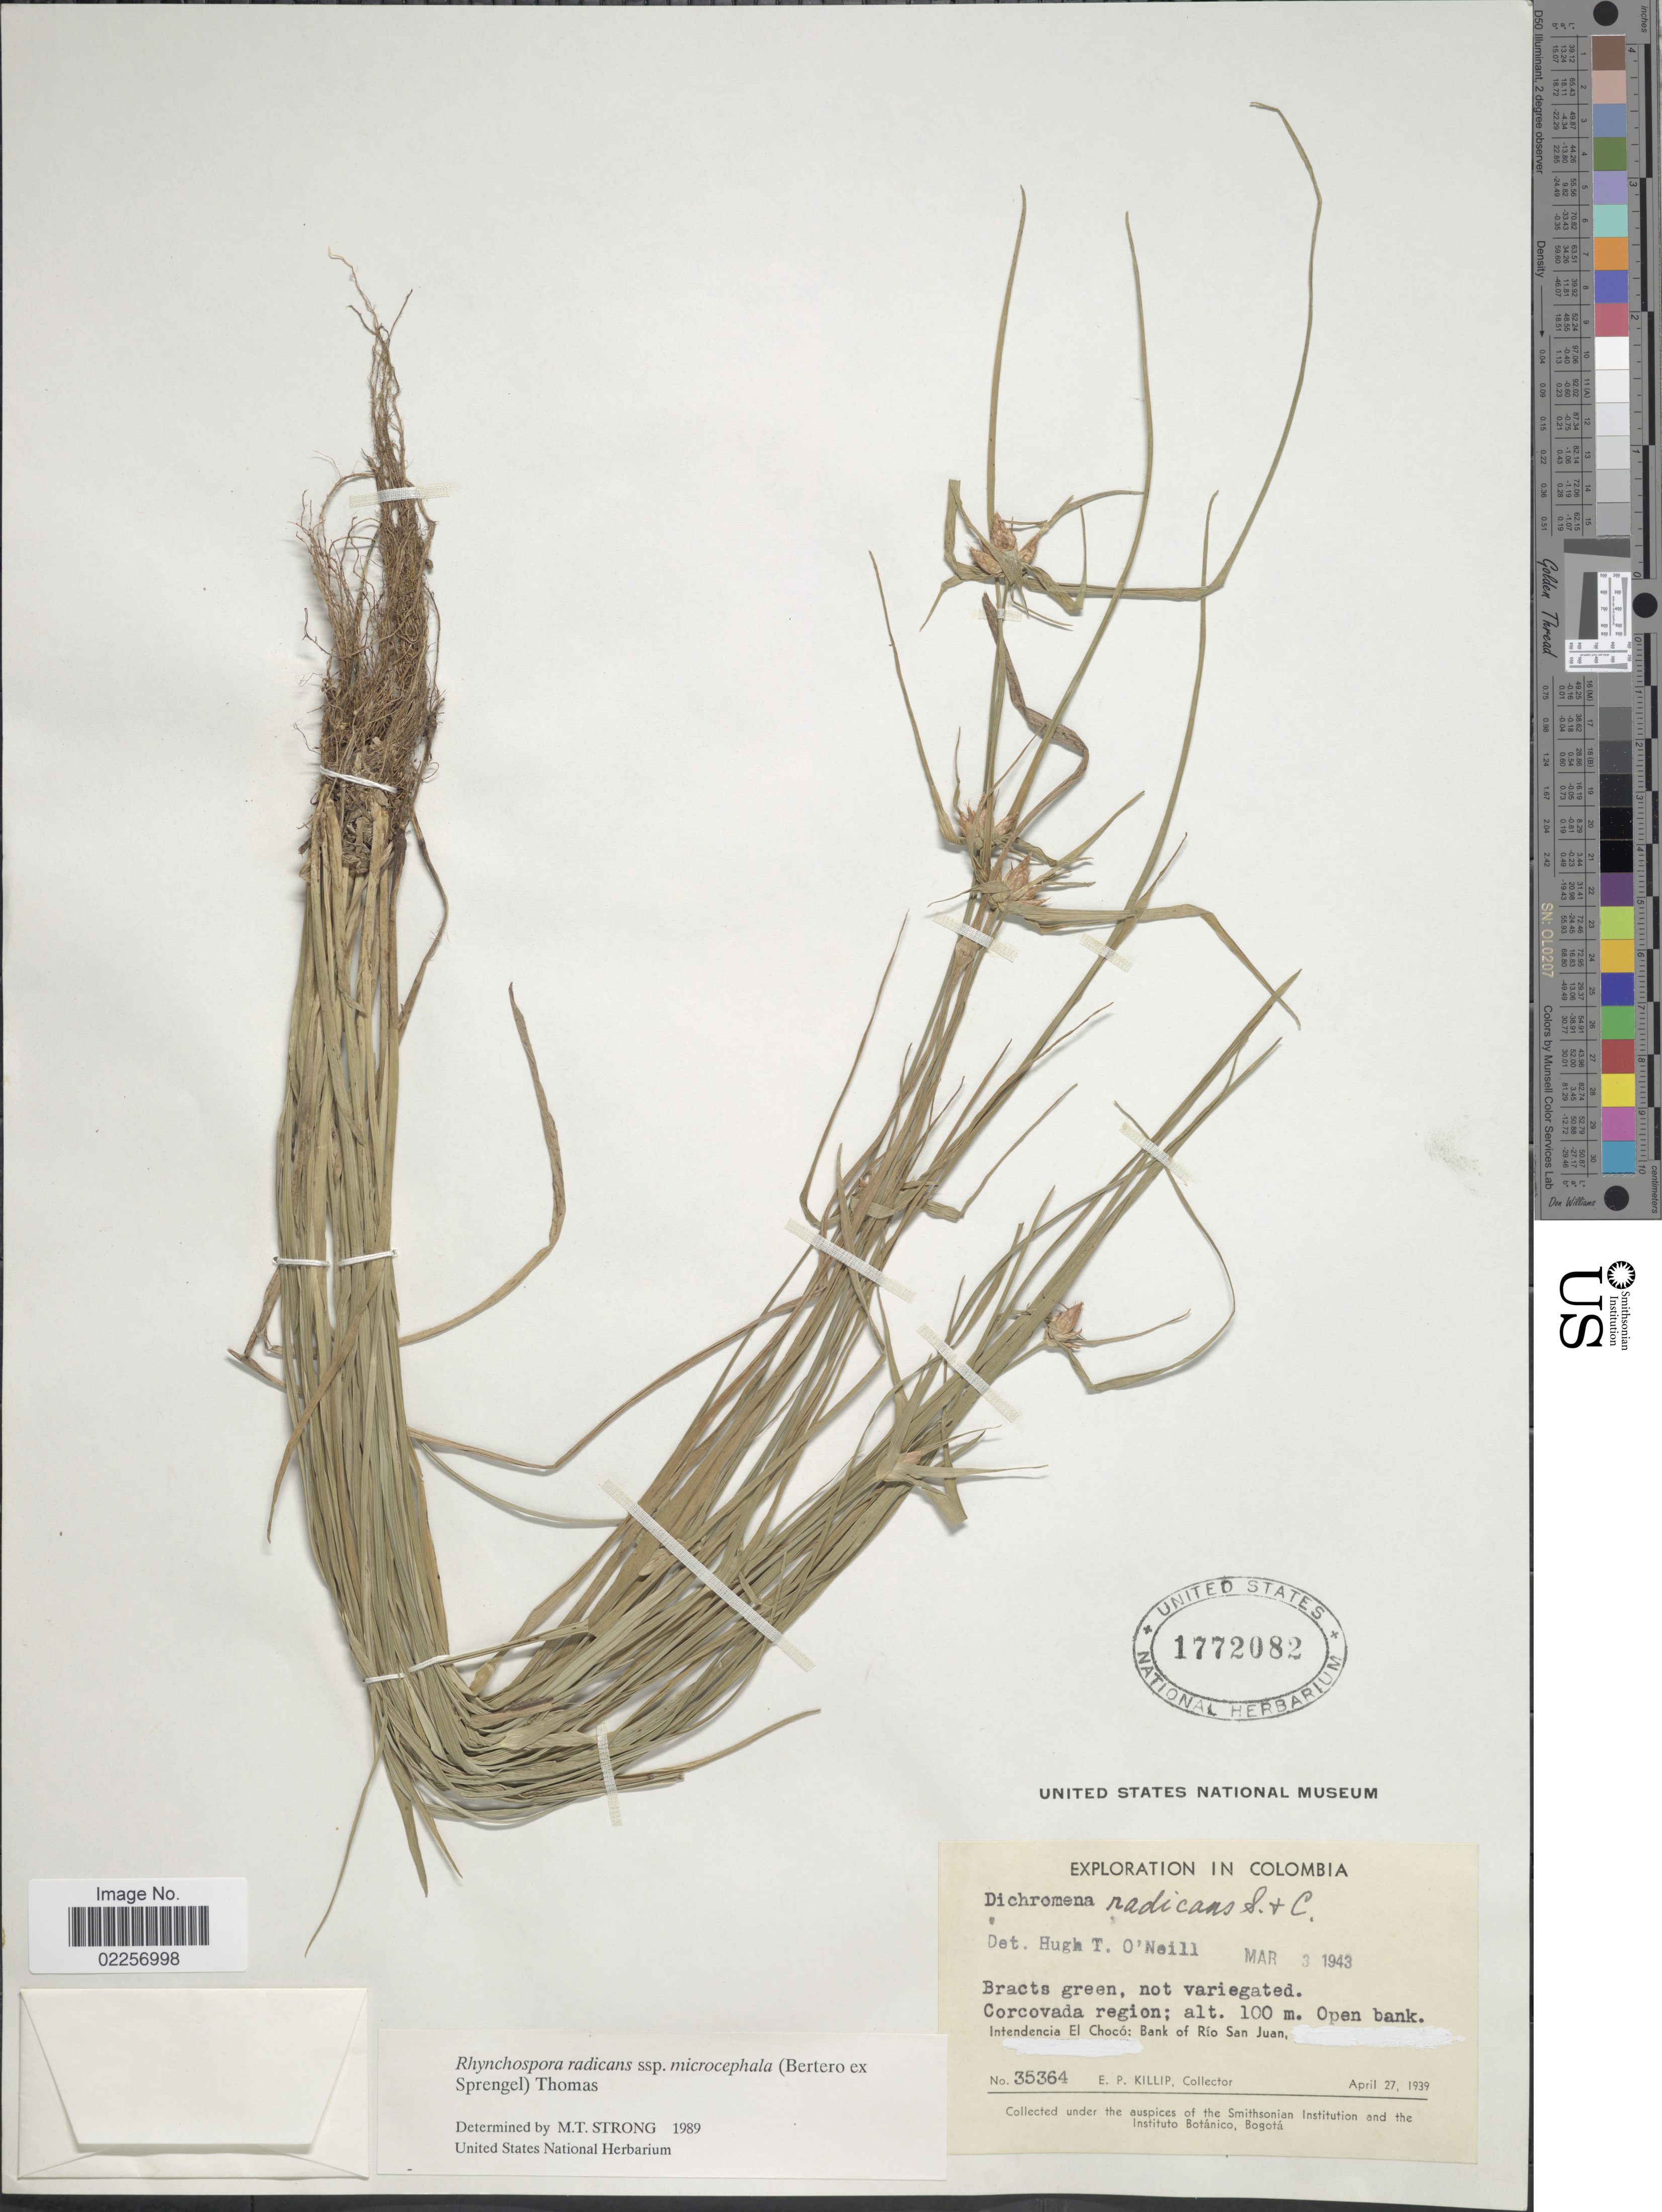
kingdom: Plantae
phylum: Tracheophyta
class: Liliopsida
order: Poales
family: Cyperaceae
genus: Rhynchospora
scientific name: Rhynchospora radicans subsp. microcephala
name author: (Bertero ex Spreng.) W.W. Thomas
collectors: E. P. Killip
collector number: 35364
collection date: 1939-04-27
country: Colombia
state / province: Chocó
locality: Corcovada region. Open bank. Intendencia El Choco: Bank of Rio San Juan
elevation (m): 100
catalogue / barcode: US 1772082